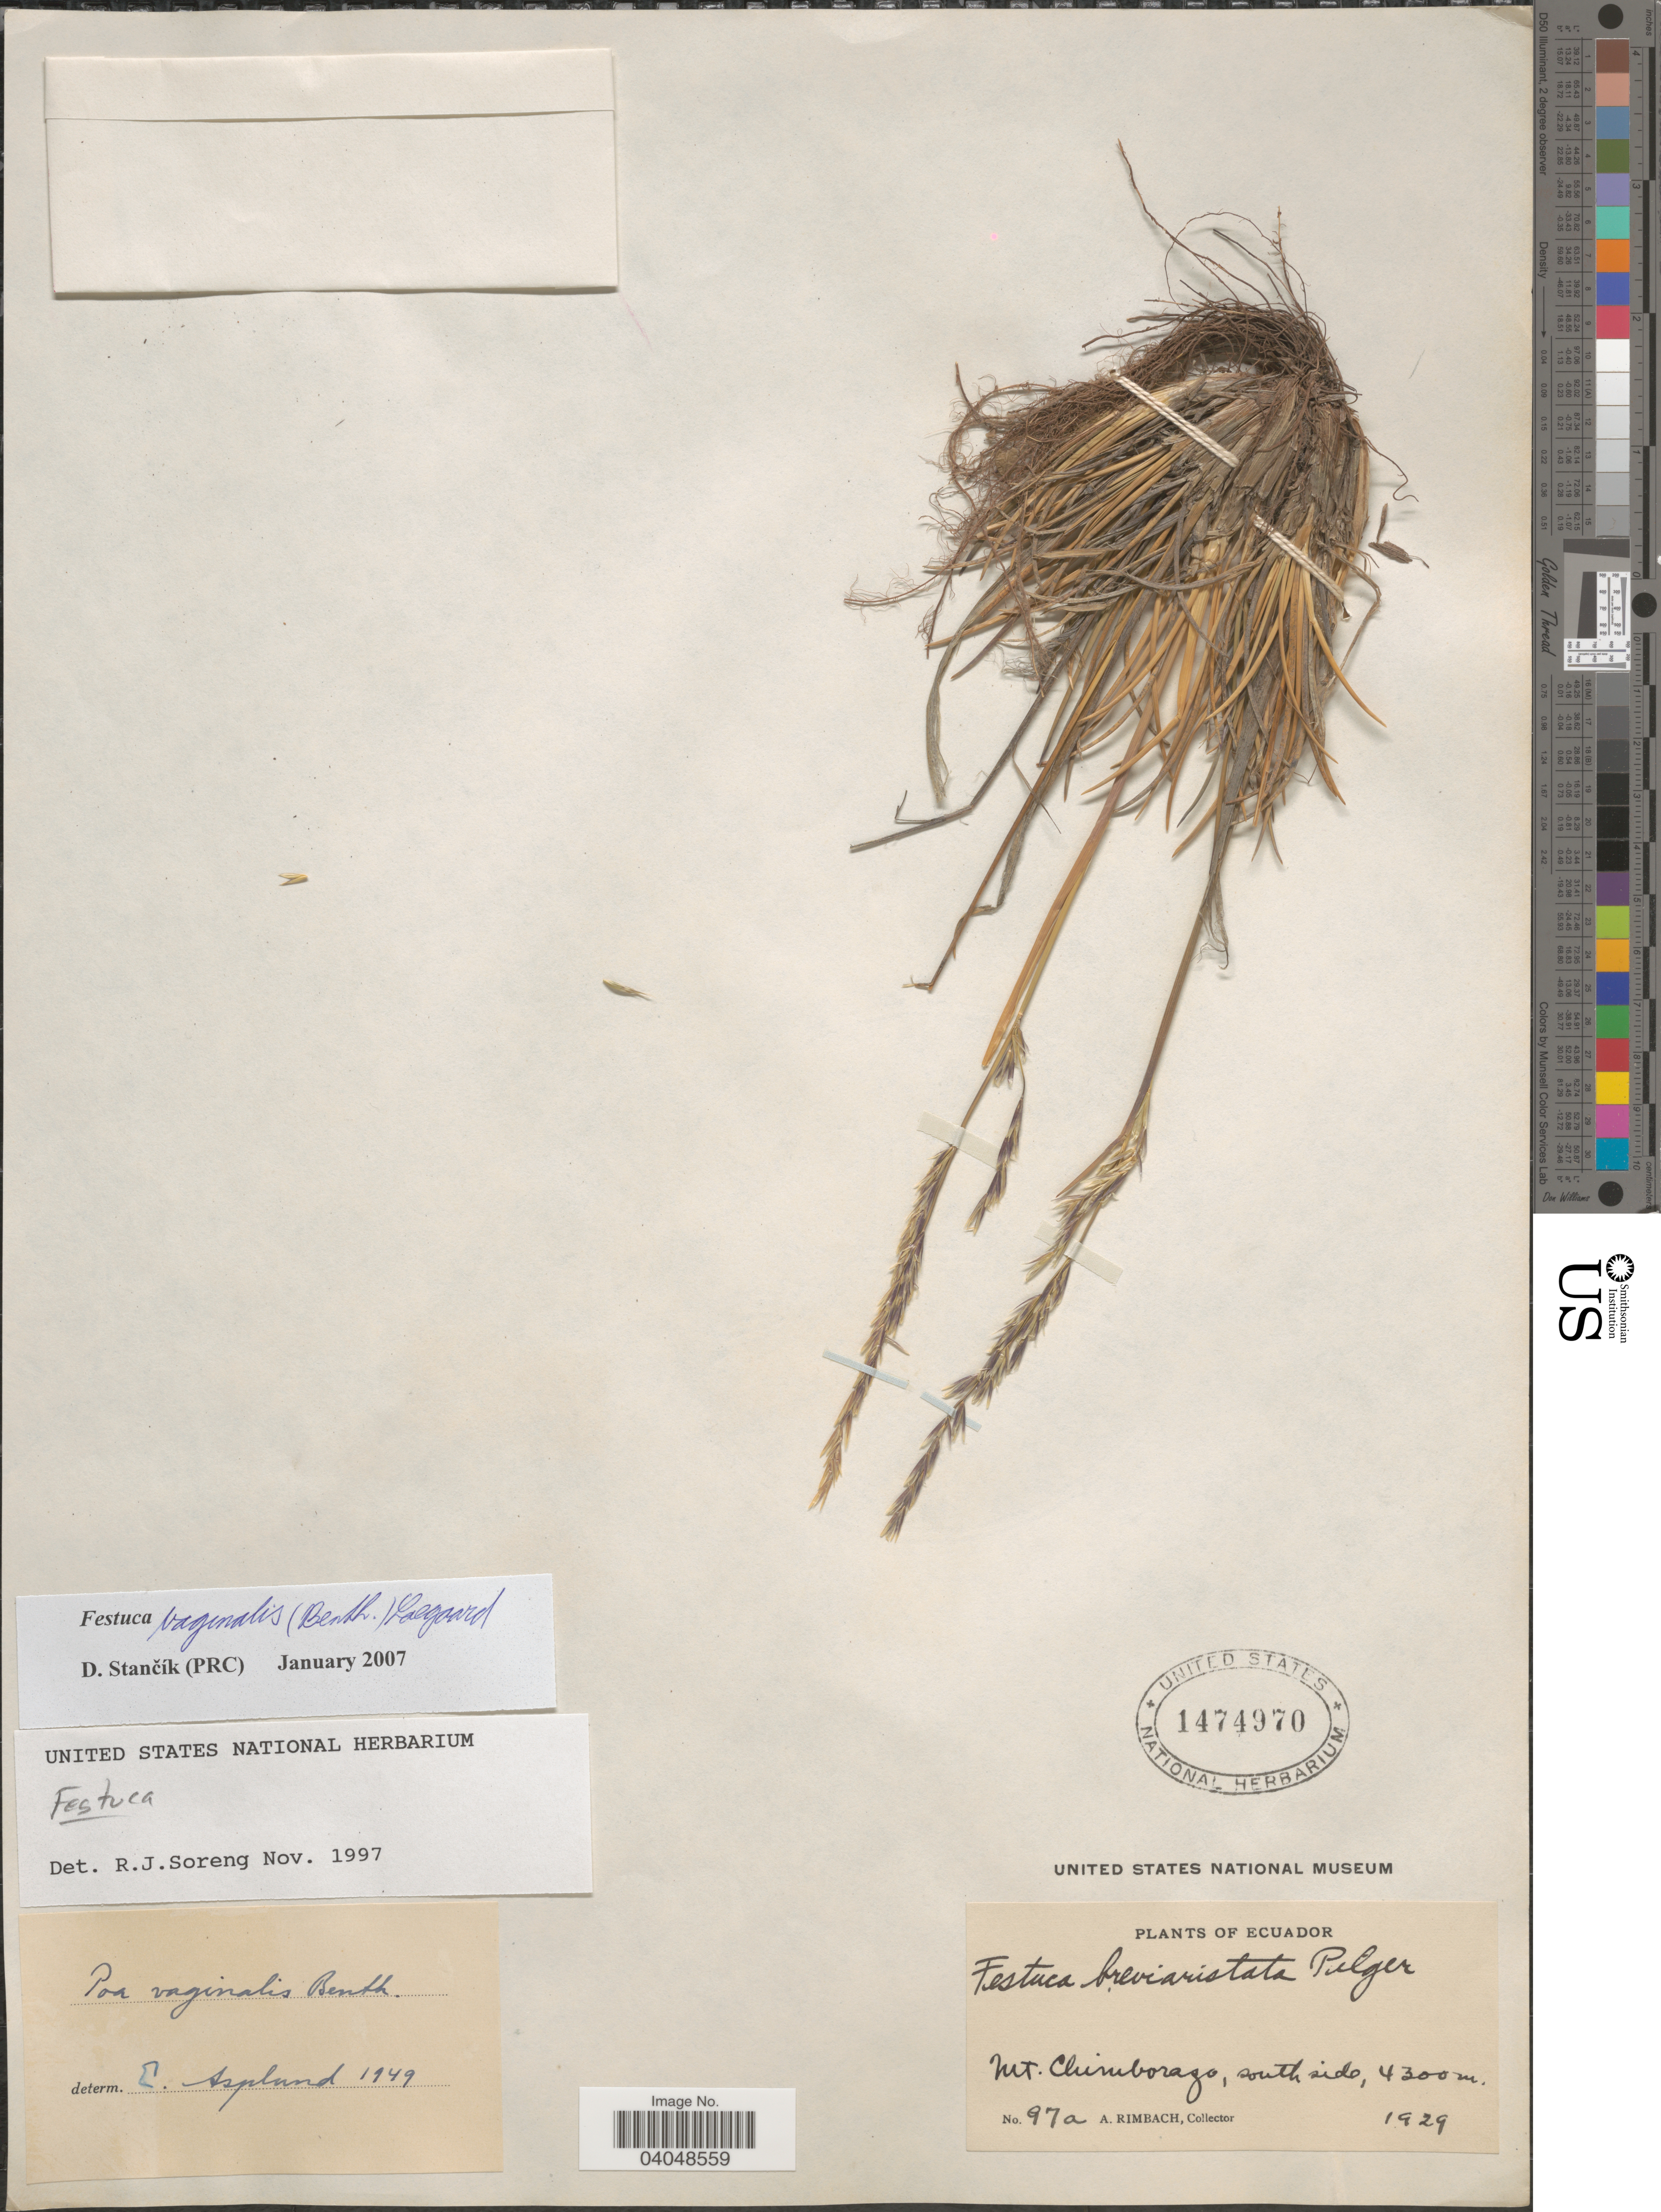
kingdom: Plantae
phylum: Tracheophyta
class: Liliopsida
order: Poales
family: Poaceae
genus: Festuca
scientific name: Festuca vaginalis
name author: (Benth.) Lægaard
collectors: A. Rimbach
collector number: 97a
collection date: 1929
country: Ecuador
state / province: Chimborazo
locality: Mt. Chimborazo, south side.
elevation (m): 4300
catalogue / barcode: US 1474970